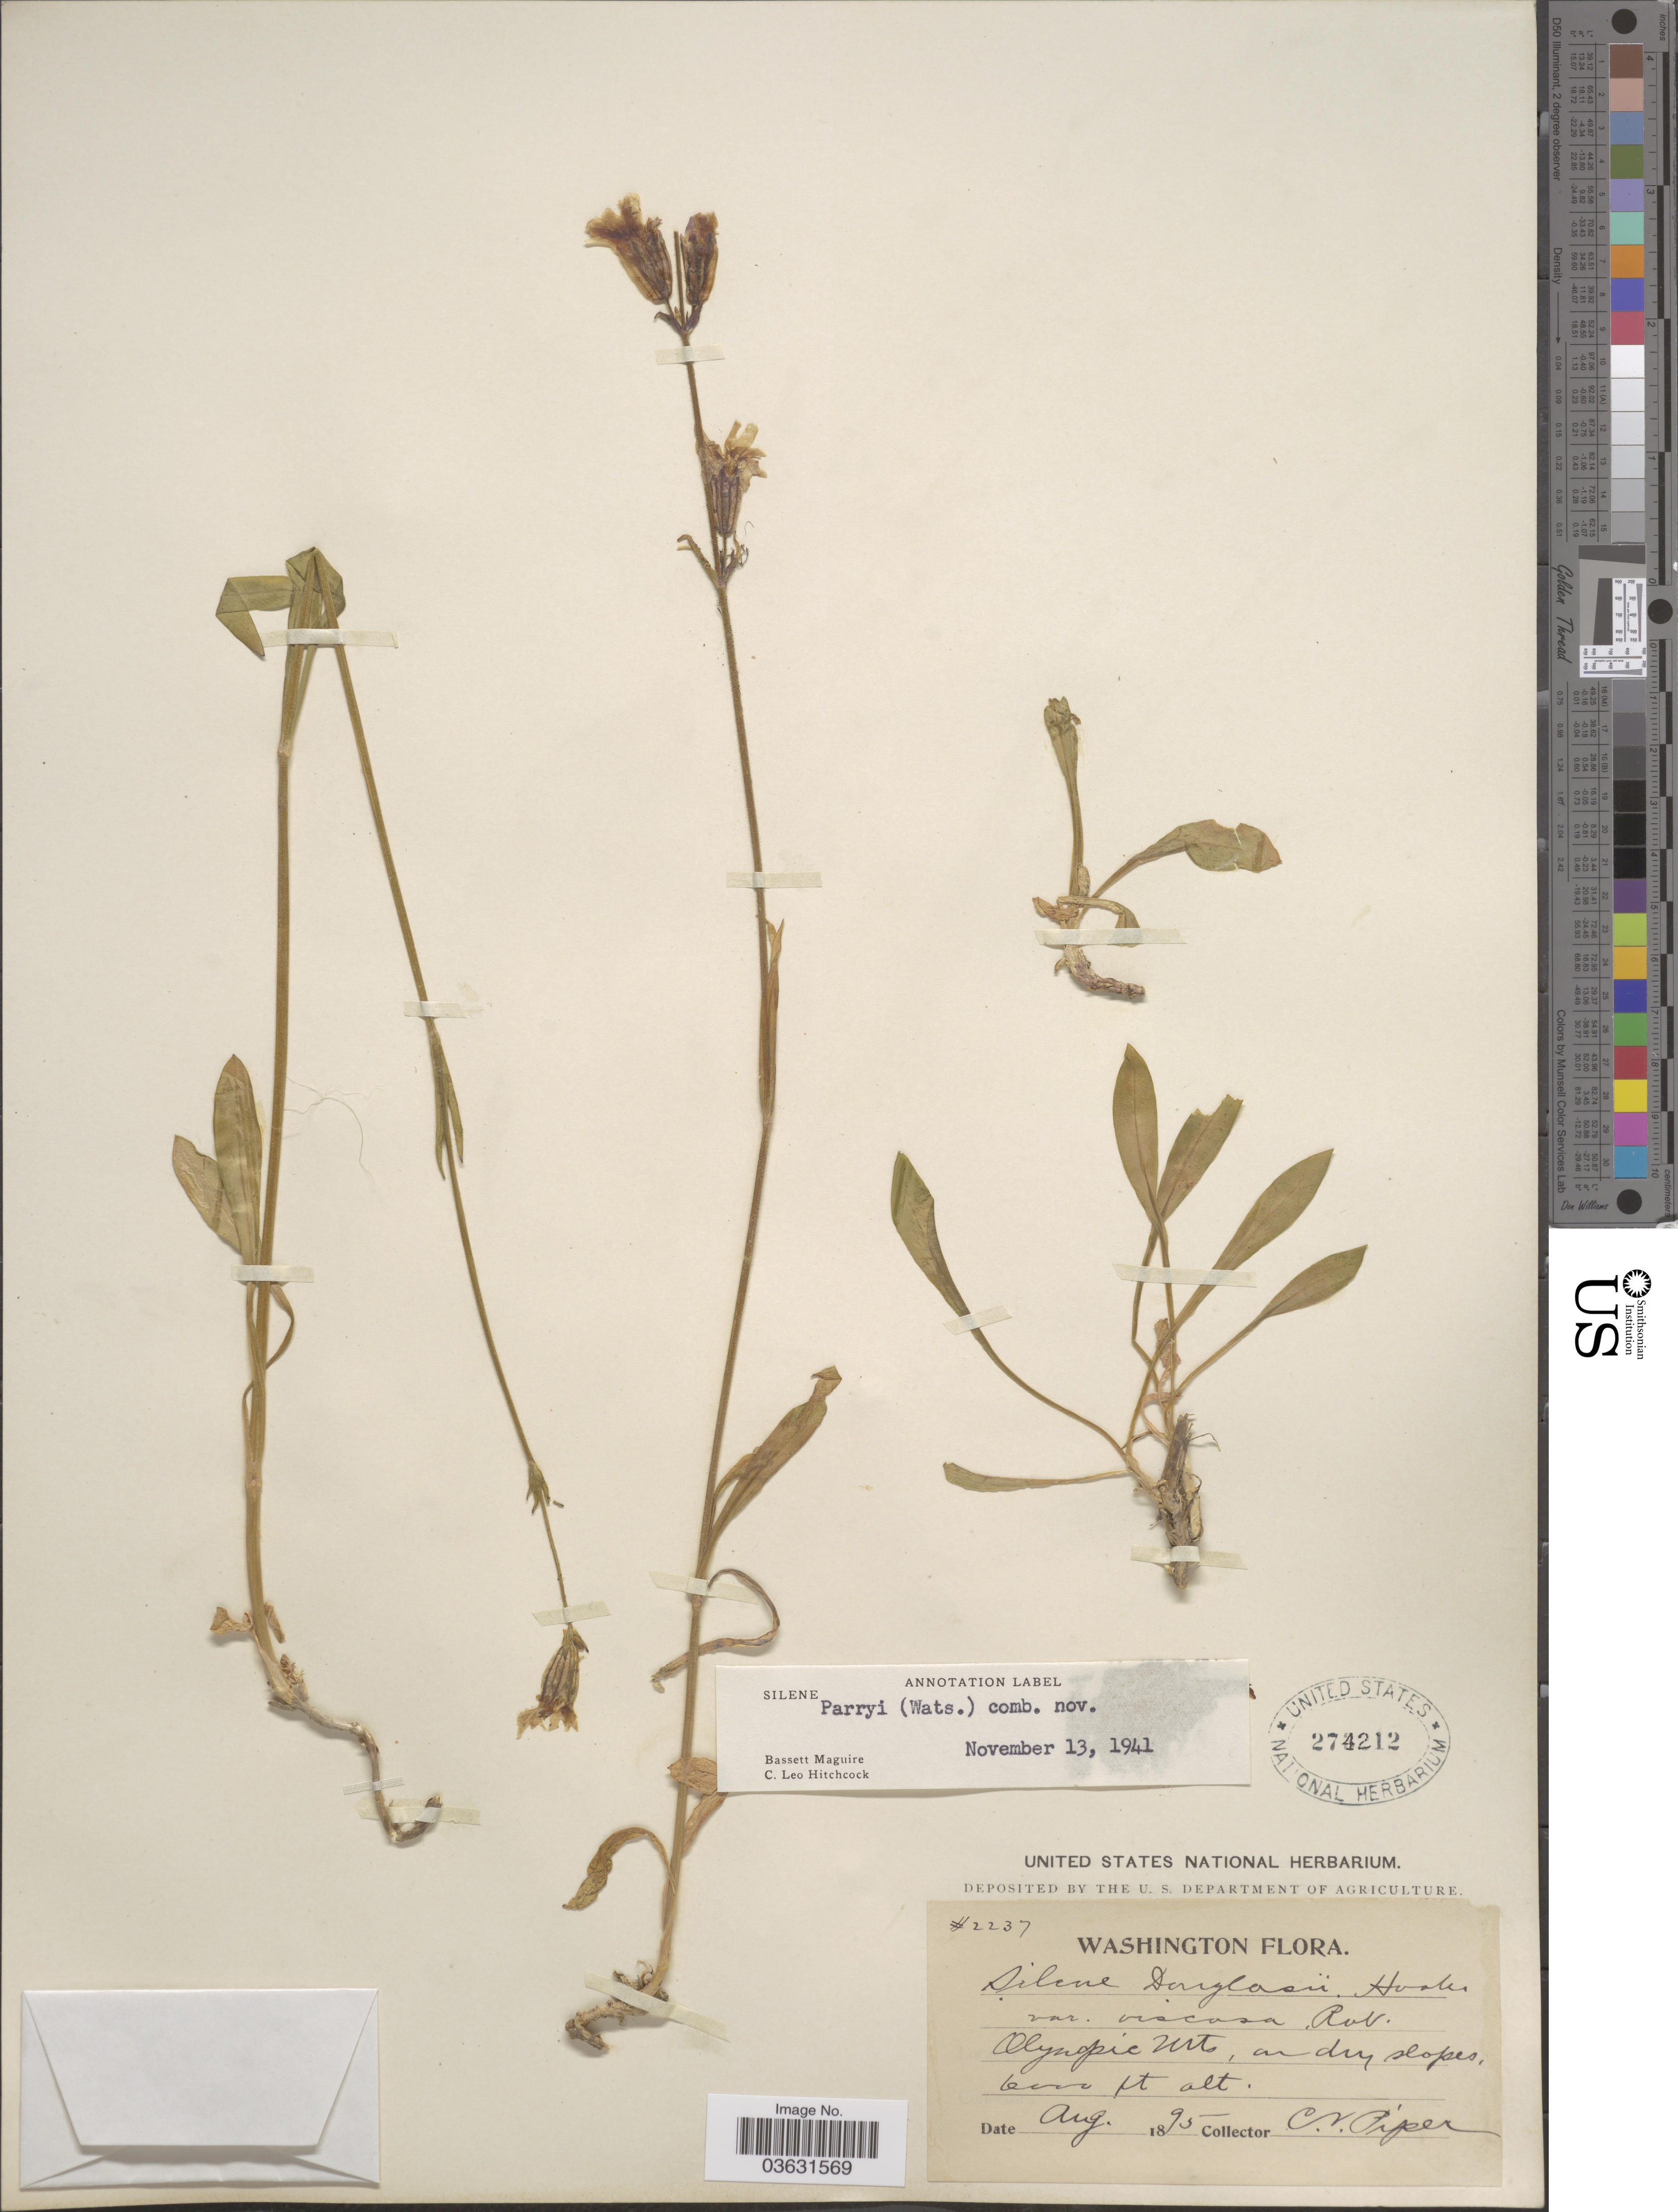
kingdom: Plantae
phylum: Tracheophyta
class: Magnoliopsida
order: Caryophyllales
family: Caryophyllaceae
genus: Silene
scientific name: Silene parryi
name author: (S. Watson) C.L. Hitchc. & Maguire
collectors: C. V. Piper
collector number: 2237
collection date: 1895-08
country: United States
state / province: Washington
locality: Olympic Mt, on dry slopes.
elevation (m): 1829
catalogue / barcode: US 274212